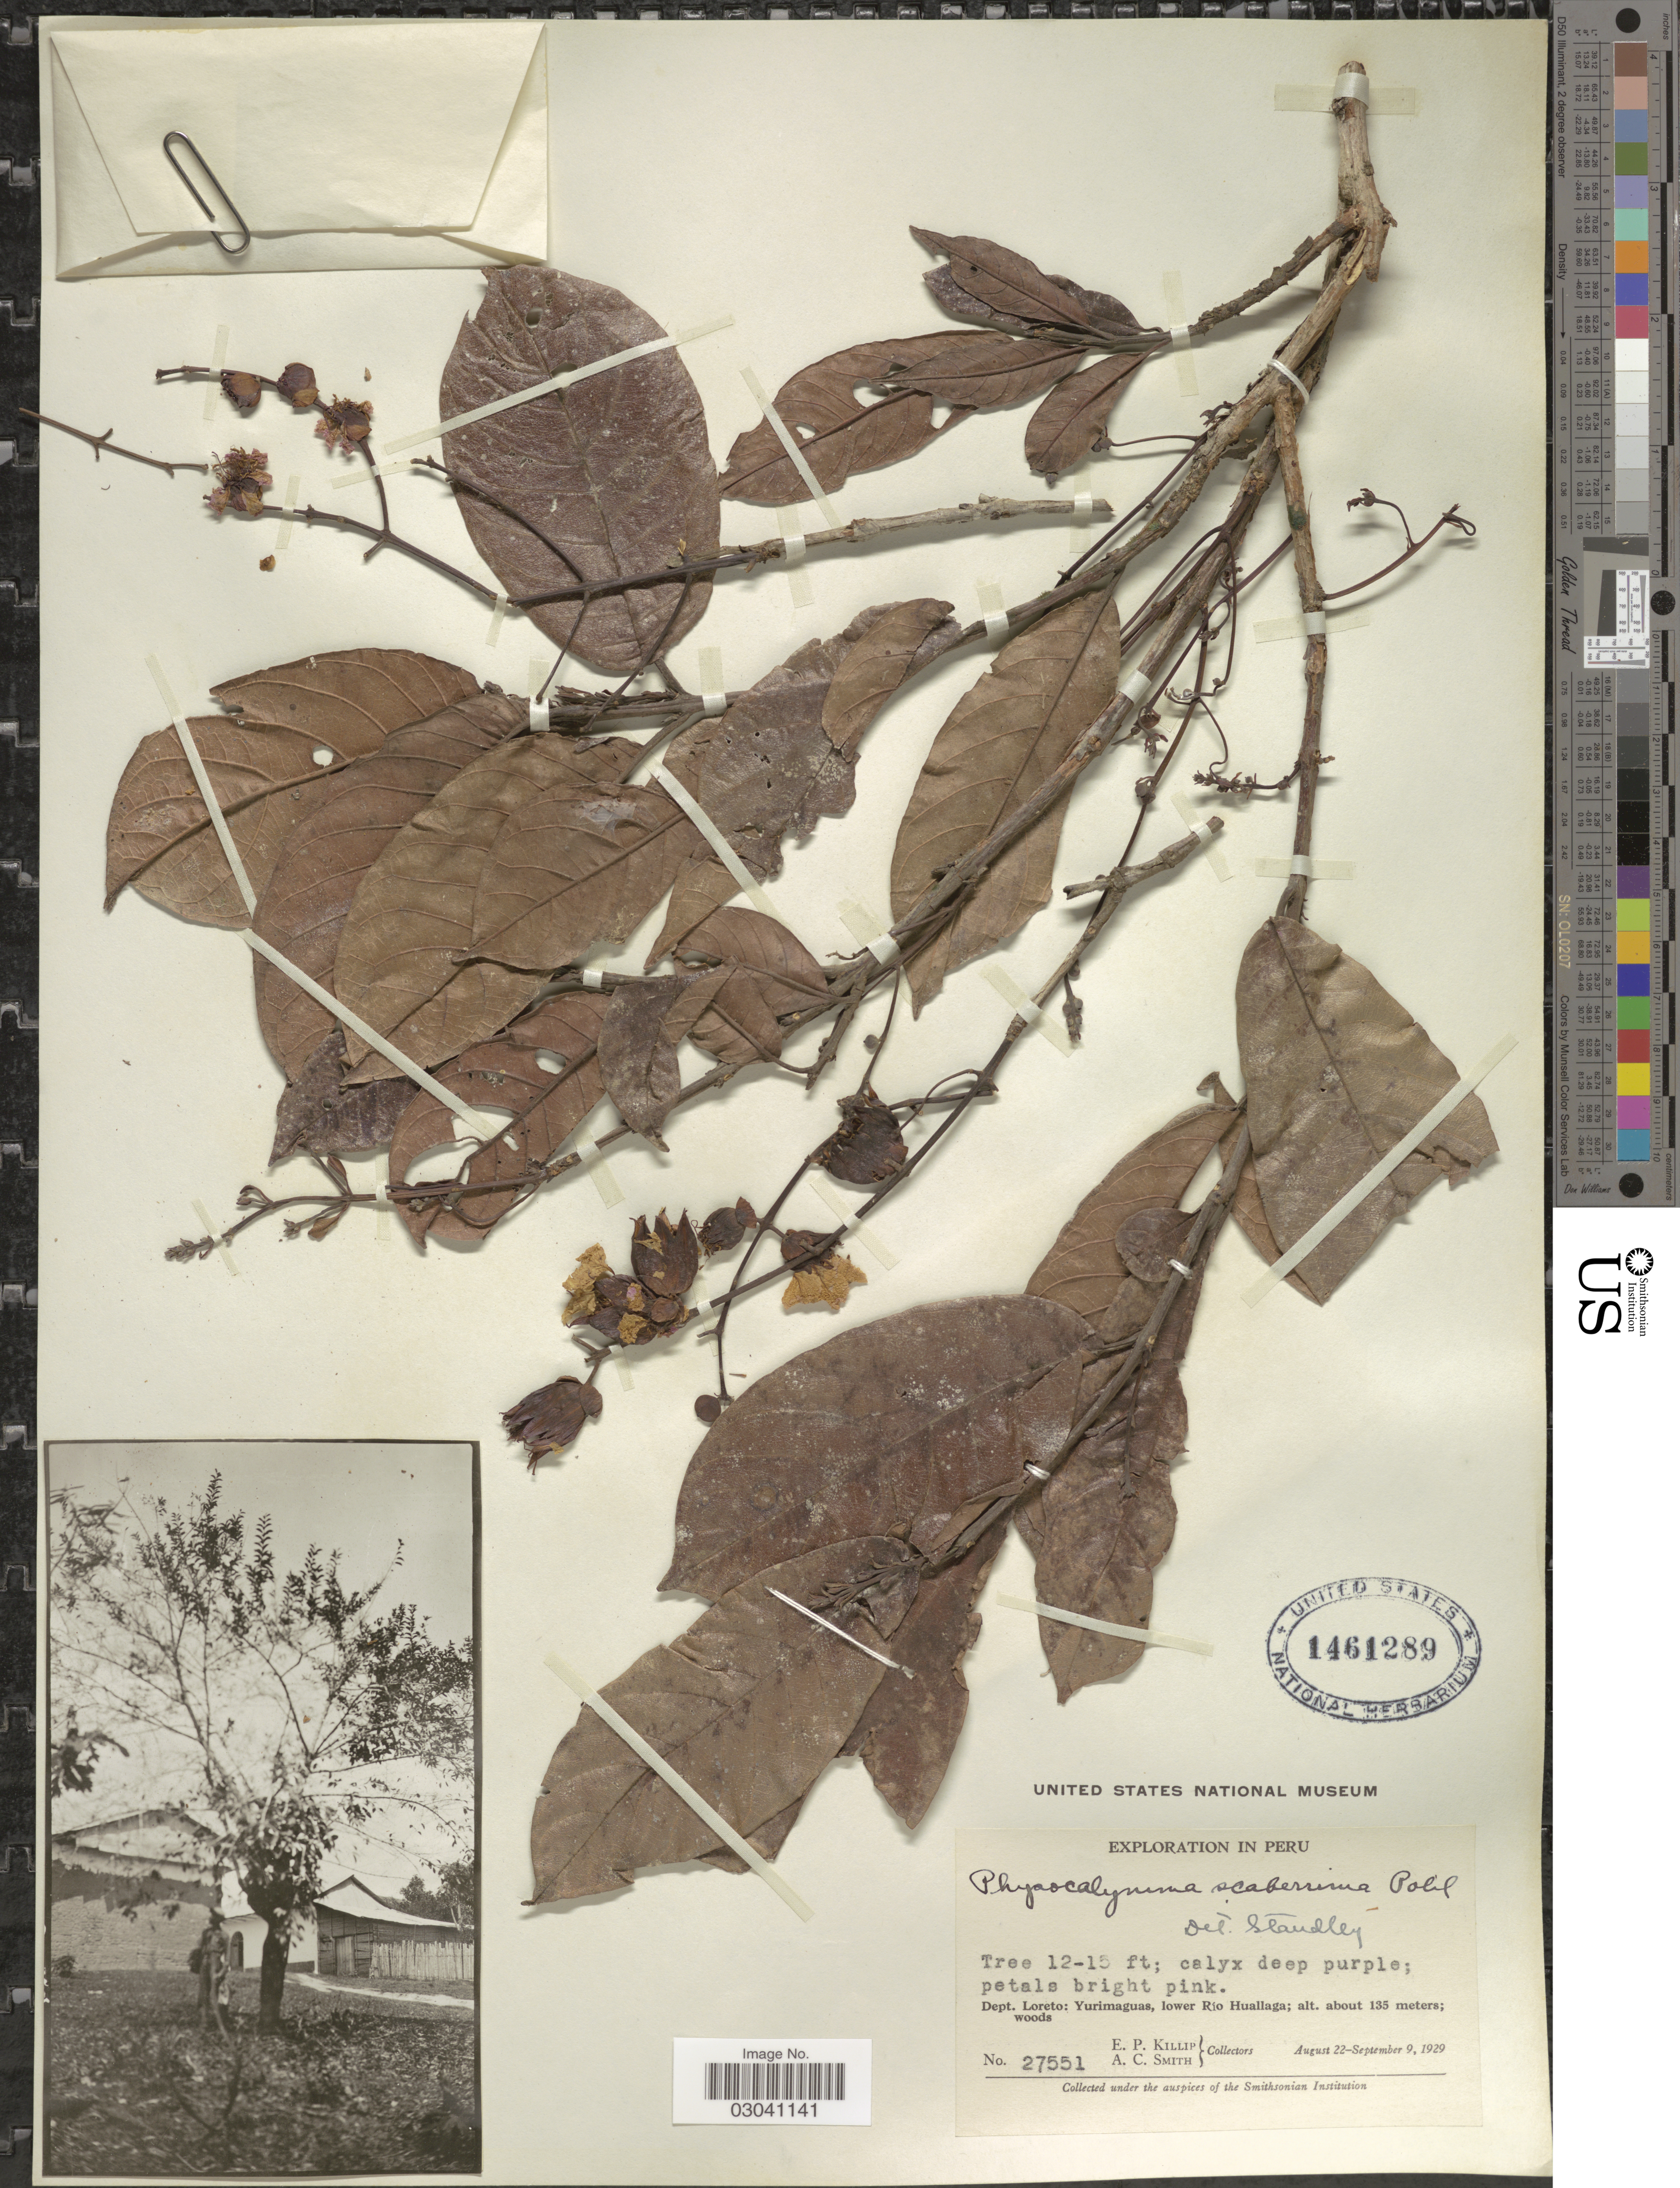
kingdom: Plantae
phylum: Tracheophyta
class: Magnoliopsida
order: Myrtales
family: Lythraceae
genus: Physocalymma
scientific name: Physocalymma scaberrimum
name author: Pohl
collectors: E. P. Killip & A. C. Smith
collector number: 27551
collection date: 1929-08-22/1929-09-09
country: Peru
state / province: Loreto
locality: Dept. Loreto: Yurimaguas, lower Rio Huallaga.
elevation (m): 135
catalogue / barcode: US 1461289